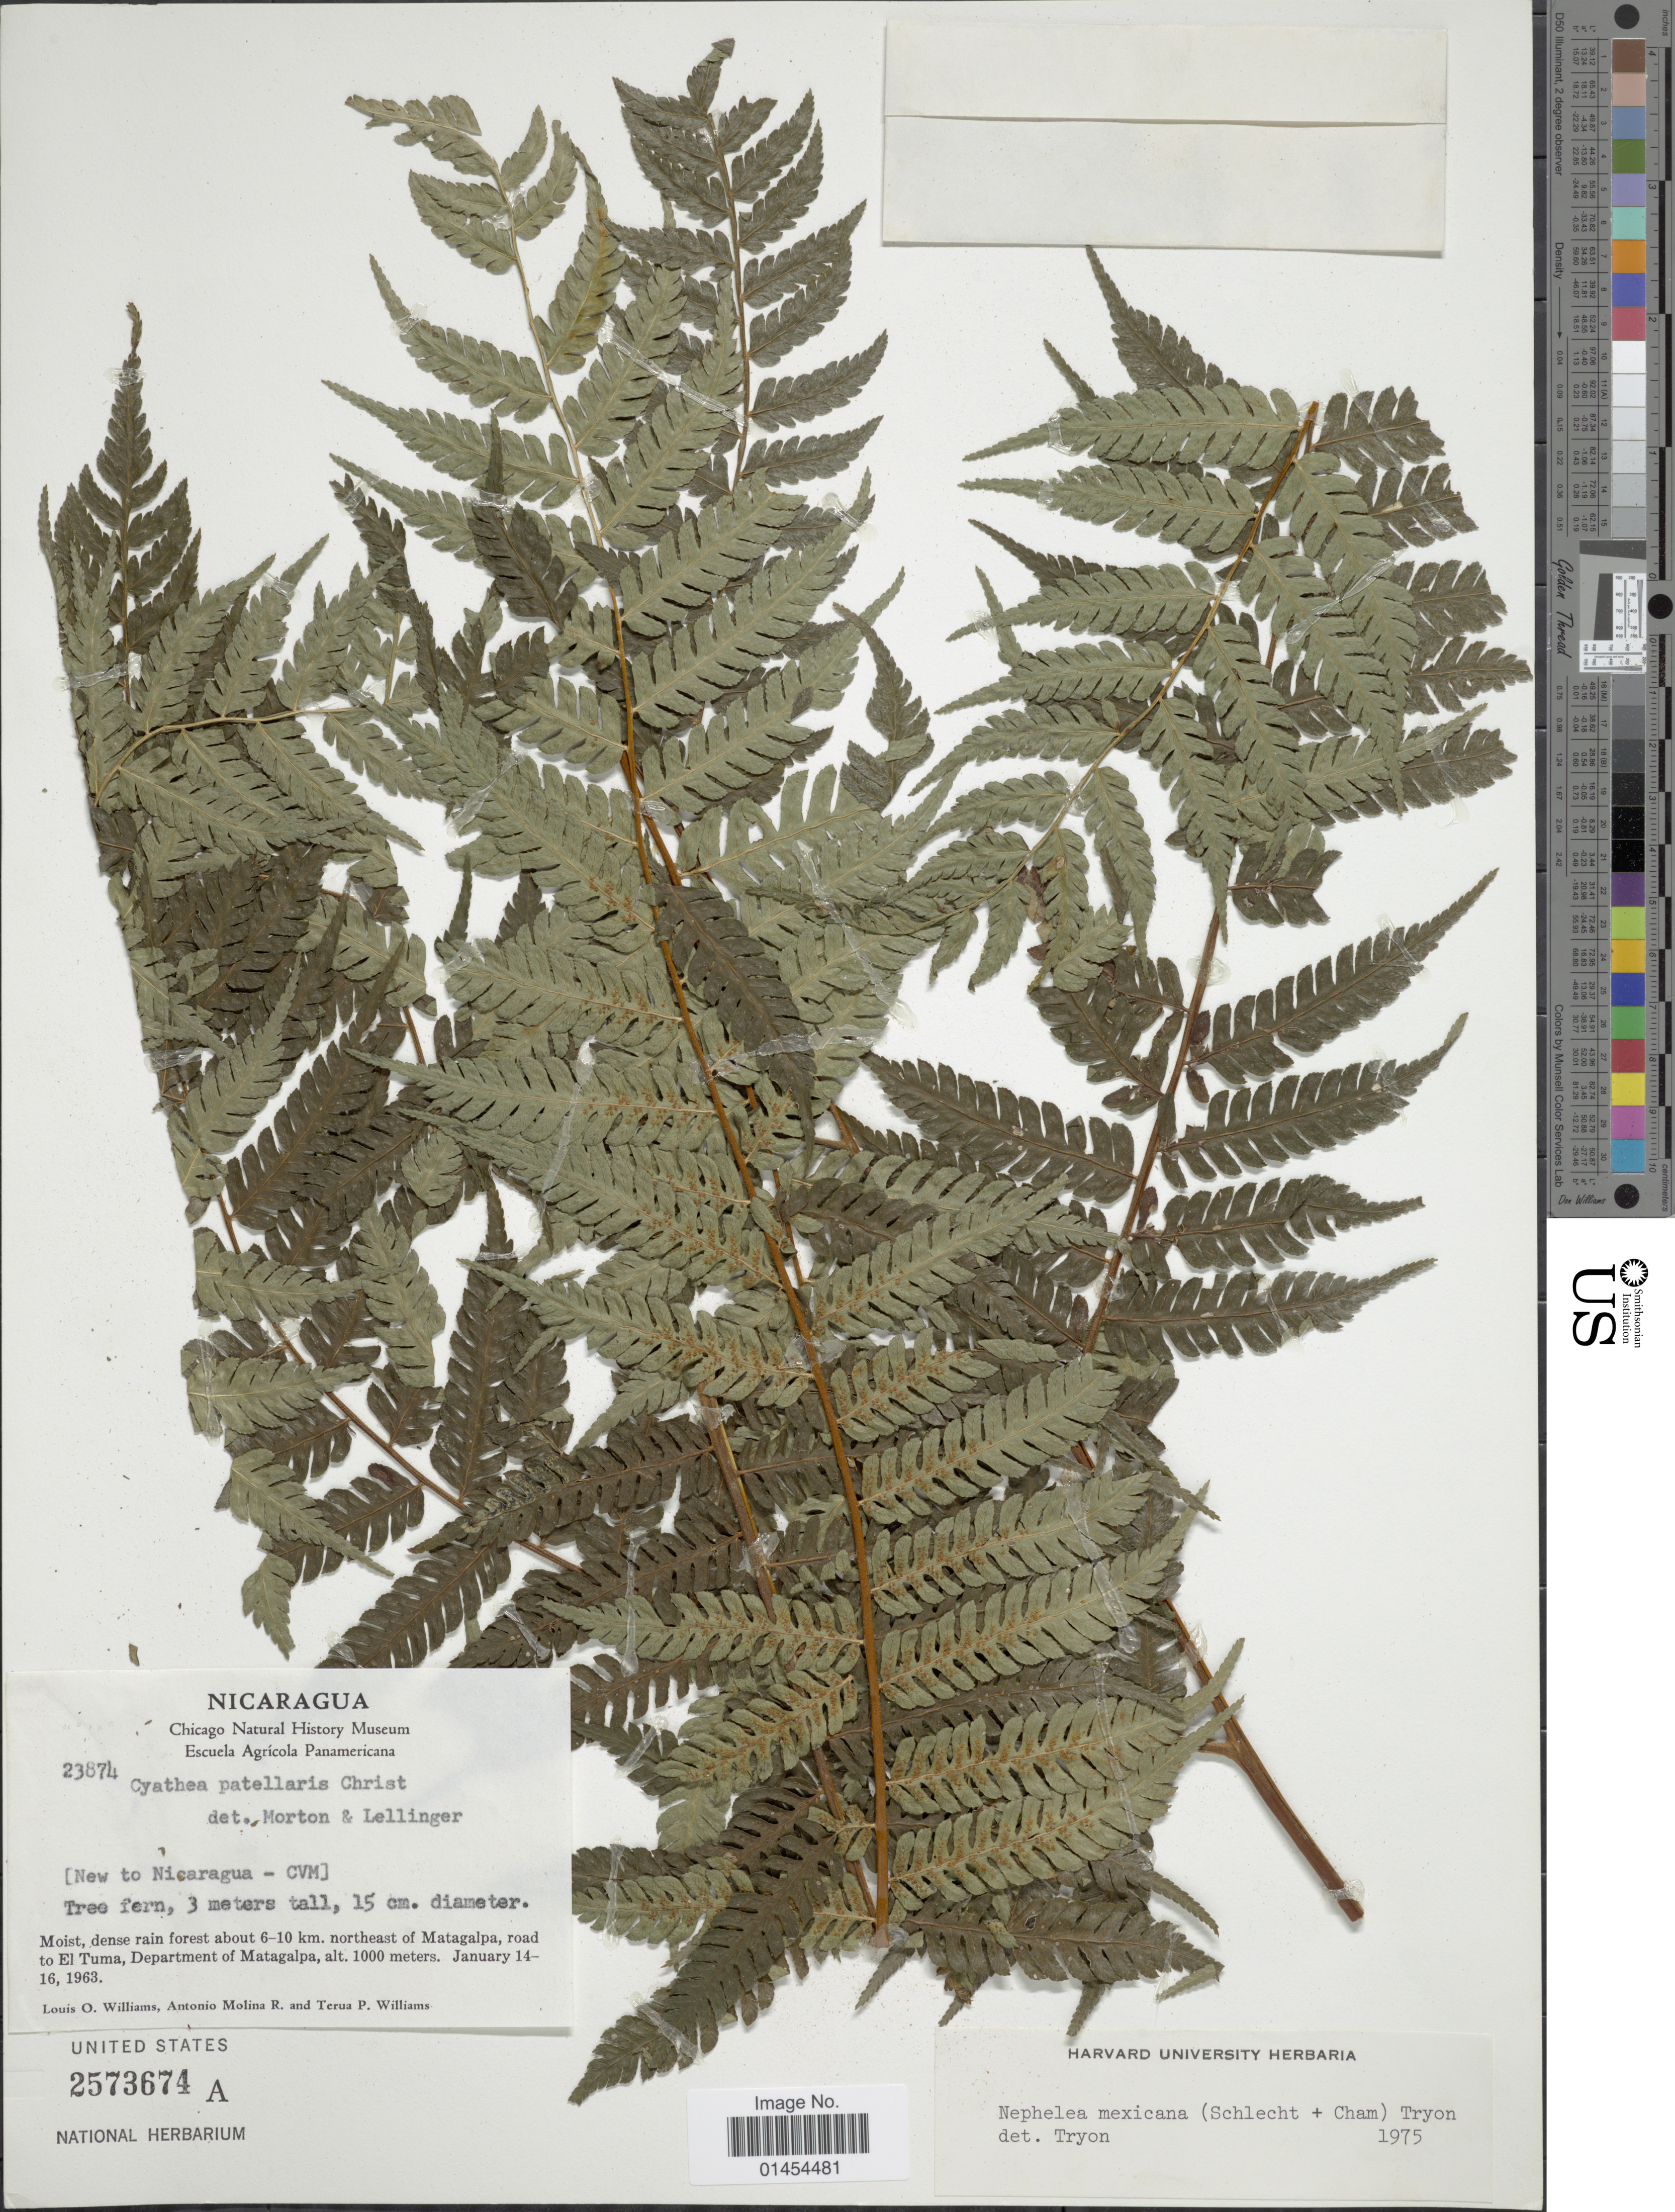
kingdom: Plantae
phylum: Tracheophyta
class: Polypodiopsida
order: Cyatheales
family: Cyatheaceae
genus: Alsophila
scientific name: Alsophila firma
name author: (Baker) D.S. Conant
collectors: L. O. Williams, A. Molina R. & T. P. Williams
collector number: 23874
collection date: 1963-01-14/1963-01-16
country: Nicaragua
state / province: Matagalpa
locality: Moist, dense rain forest about 6-10 km. northeast of Matagalpa, road to El Tuma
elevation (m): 1000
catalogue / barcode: US 2573674A